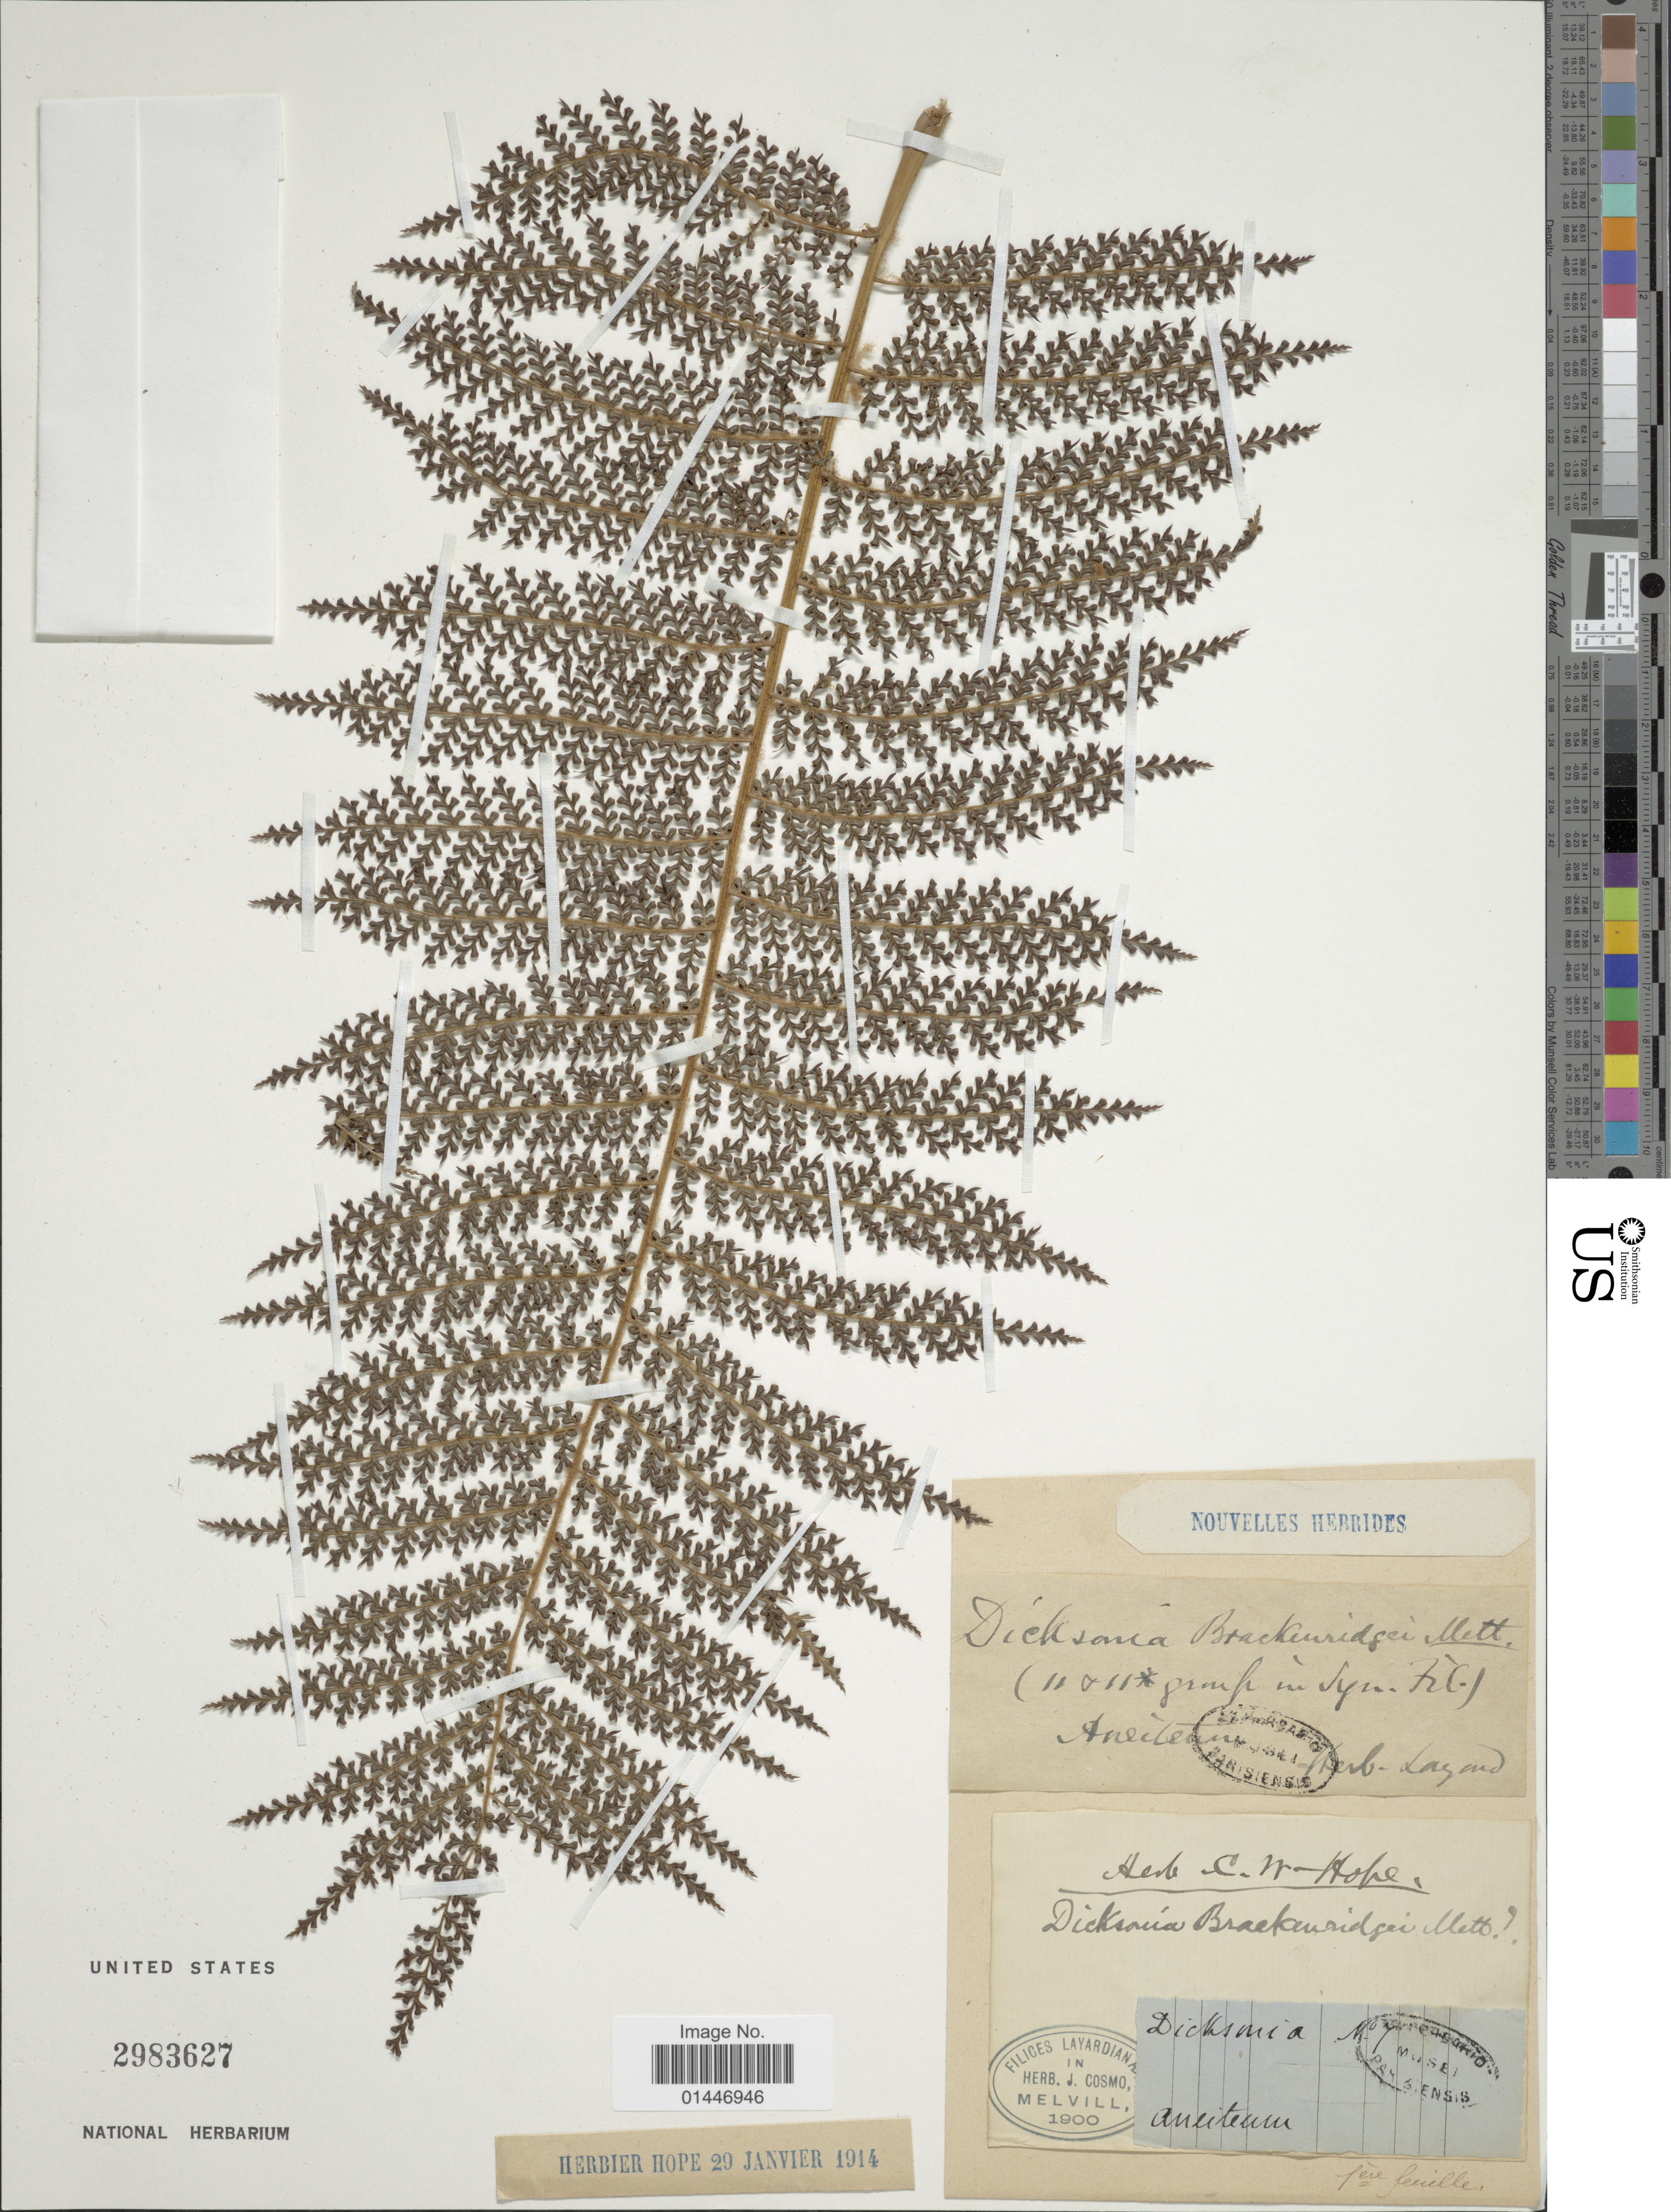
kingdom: Plantae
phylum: Tracheophyta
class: Polypodiopsida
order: Cyatheales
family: Dicksoniaceae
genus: Dicksonia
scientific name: Dicksonia brackenridgei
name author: Mett.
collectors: ex herb. Layard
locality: Anrilan [interpreted]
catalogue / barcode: US 2983627